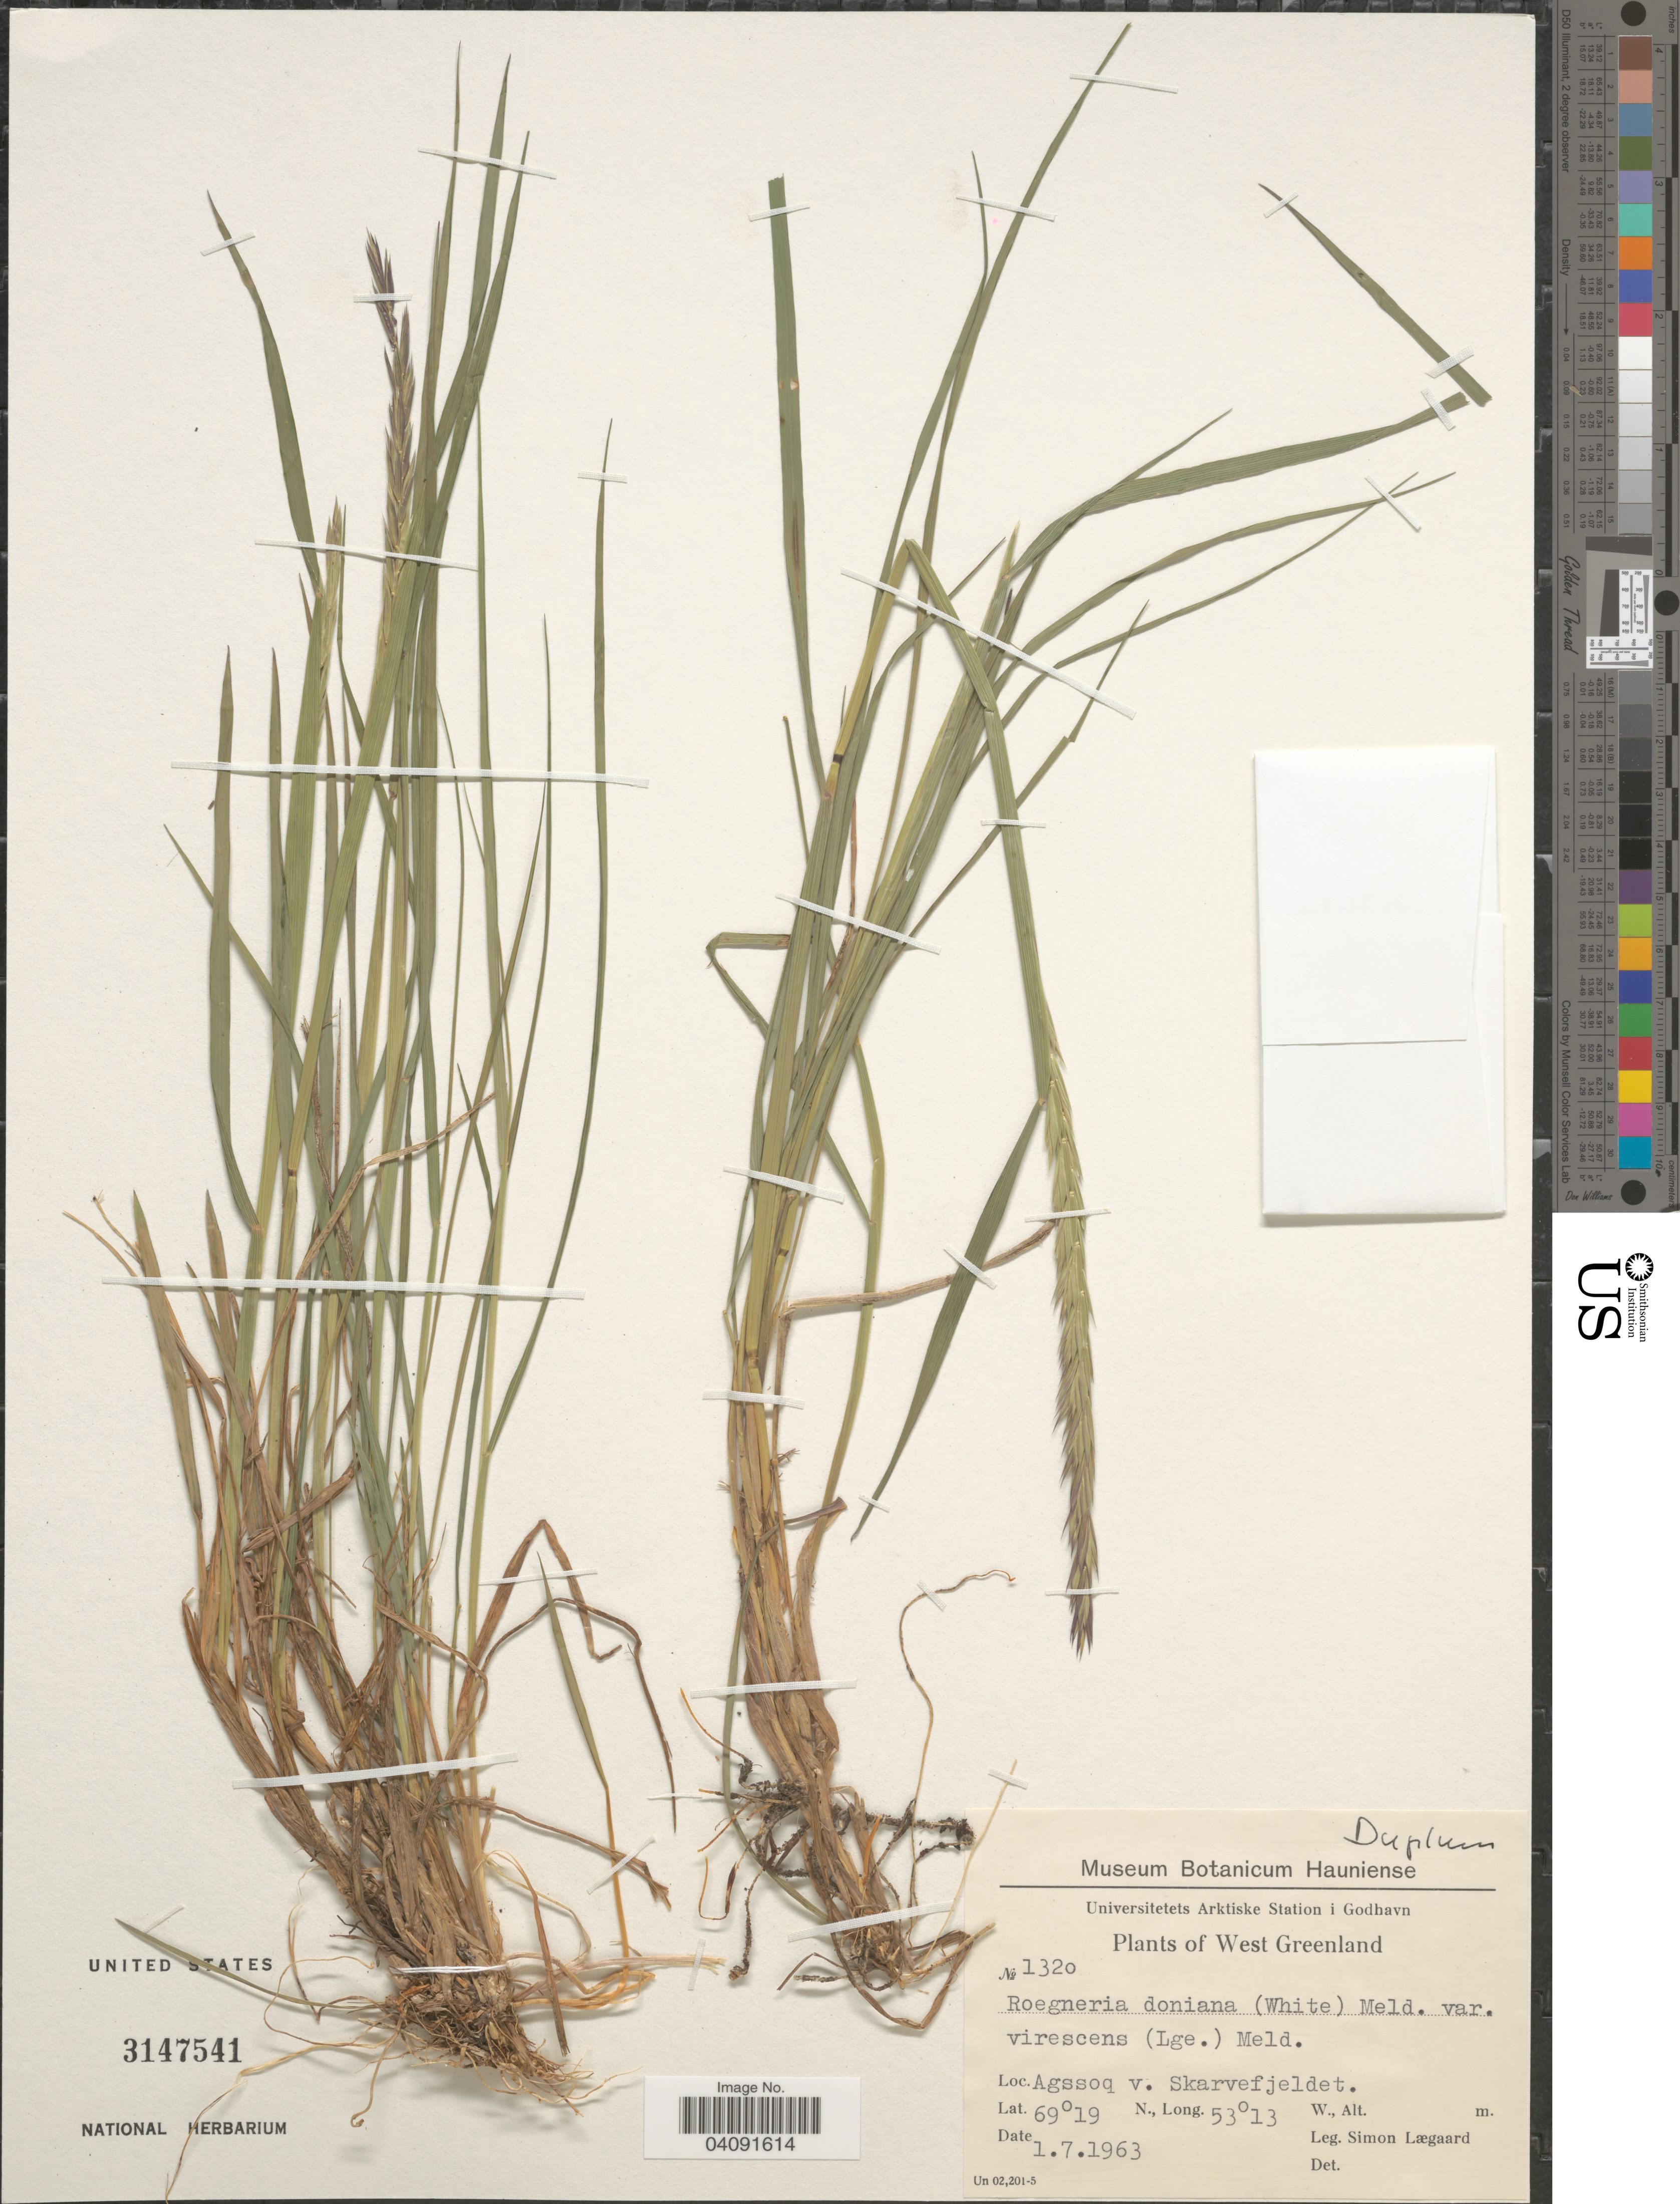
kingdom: Plantae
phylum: Tracheophyta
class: Liliopsida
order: Poales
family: Poaceae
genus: Elymus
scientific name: Elymus donianus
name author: (F.B. White) Á. Löve & D. Löve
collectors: S. Lægaard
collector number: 1320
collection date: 1963-07-01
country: Greenland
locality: West Greenland. Agssoq v. Skarvefjeldet.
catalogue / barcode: US 3147541